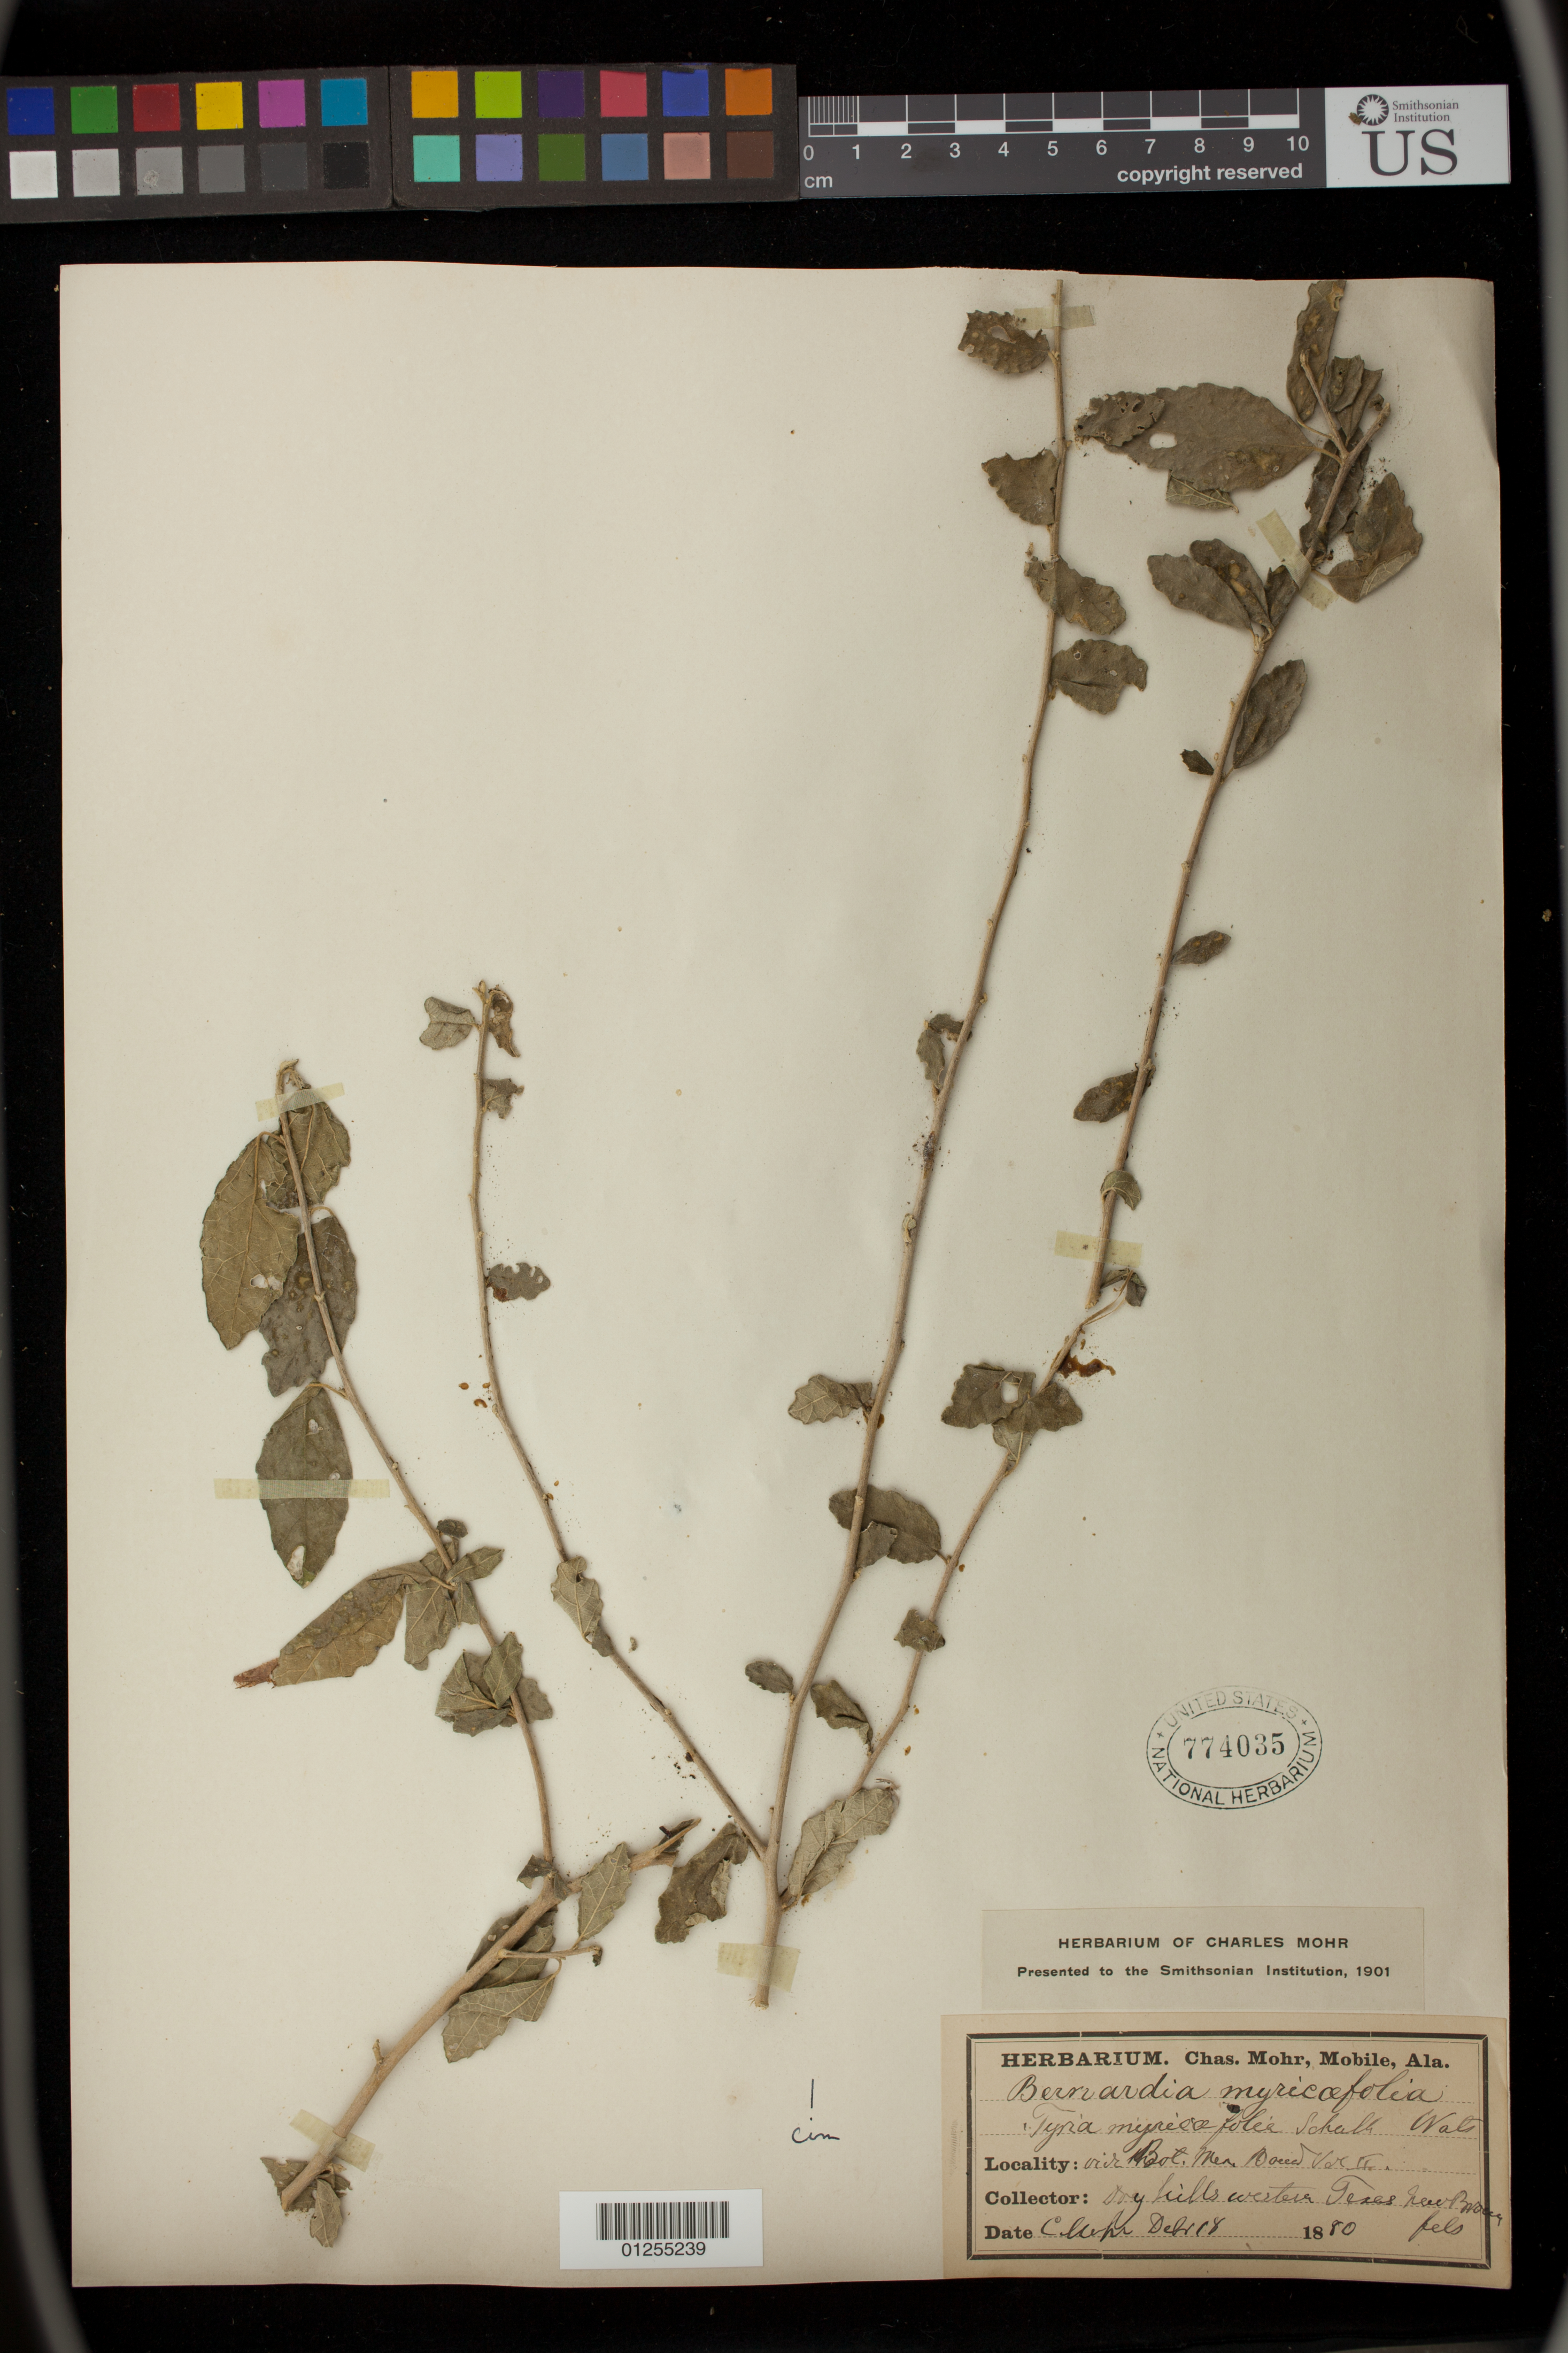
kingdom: Plantae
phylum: Tracheophyta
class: Magnoliopsida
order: Malpighiales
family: Euphorbiaceae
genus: Bernardia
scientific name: Bernardia myricifolia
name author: (Scheele) S. Watson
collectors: C. T. Mohr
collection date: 1880-12-18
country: United States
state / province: Texas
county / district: Comal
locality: Western Texas, New Braunfels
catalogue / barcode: US 774035